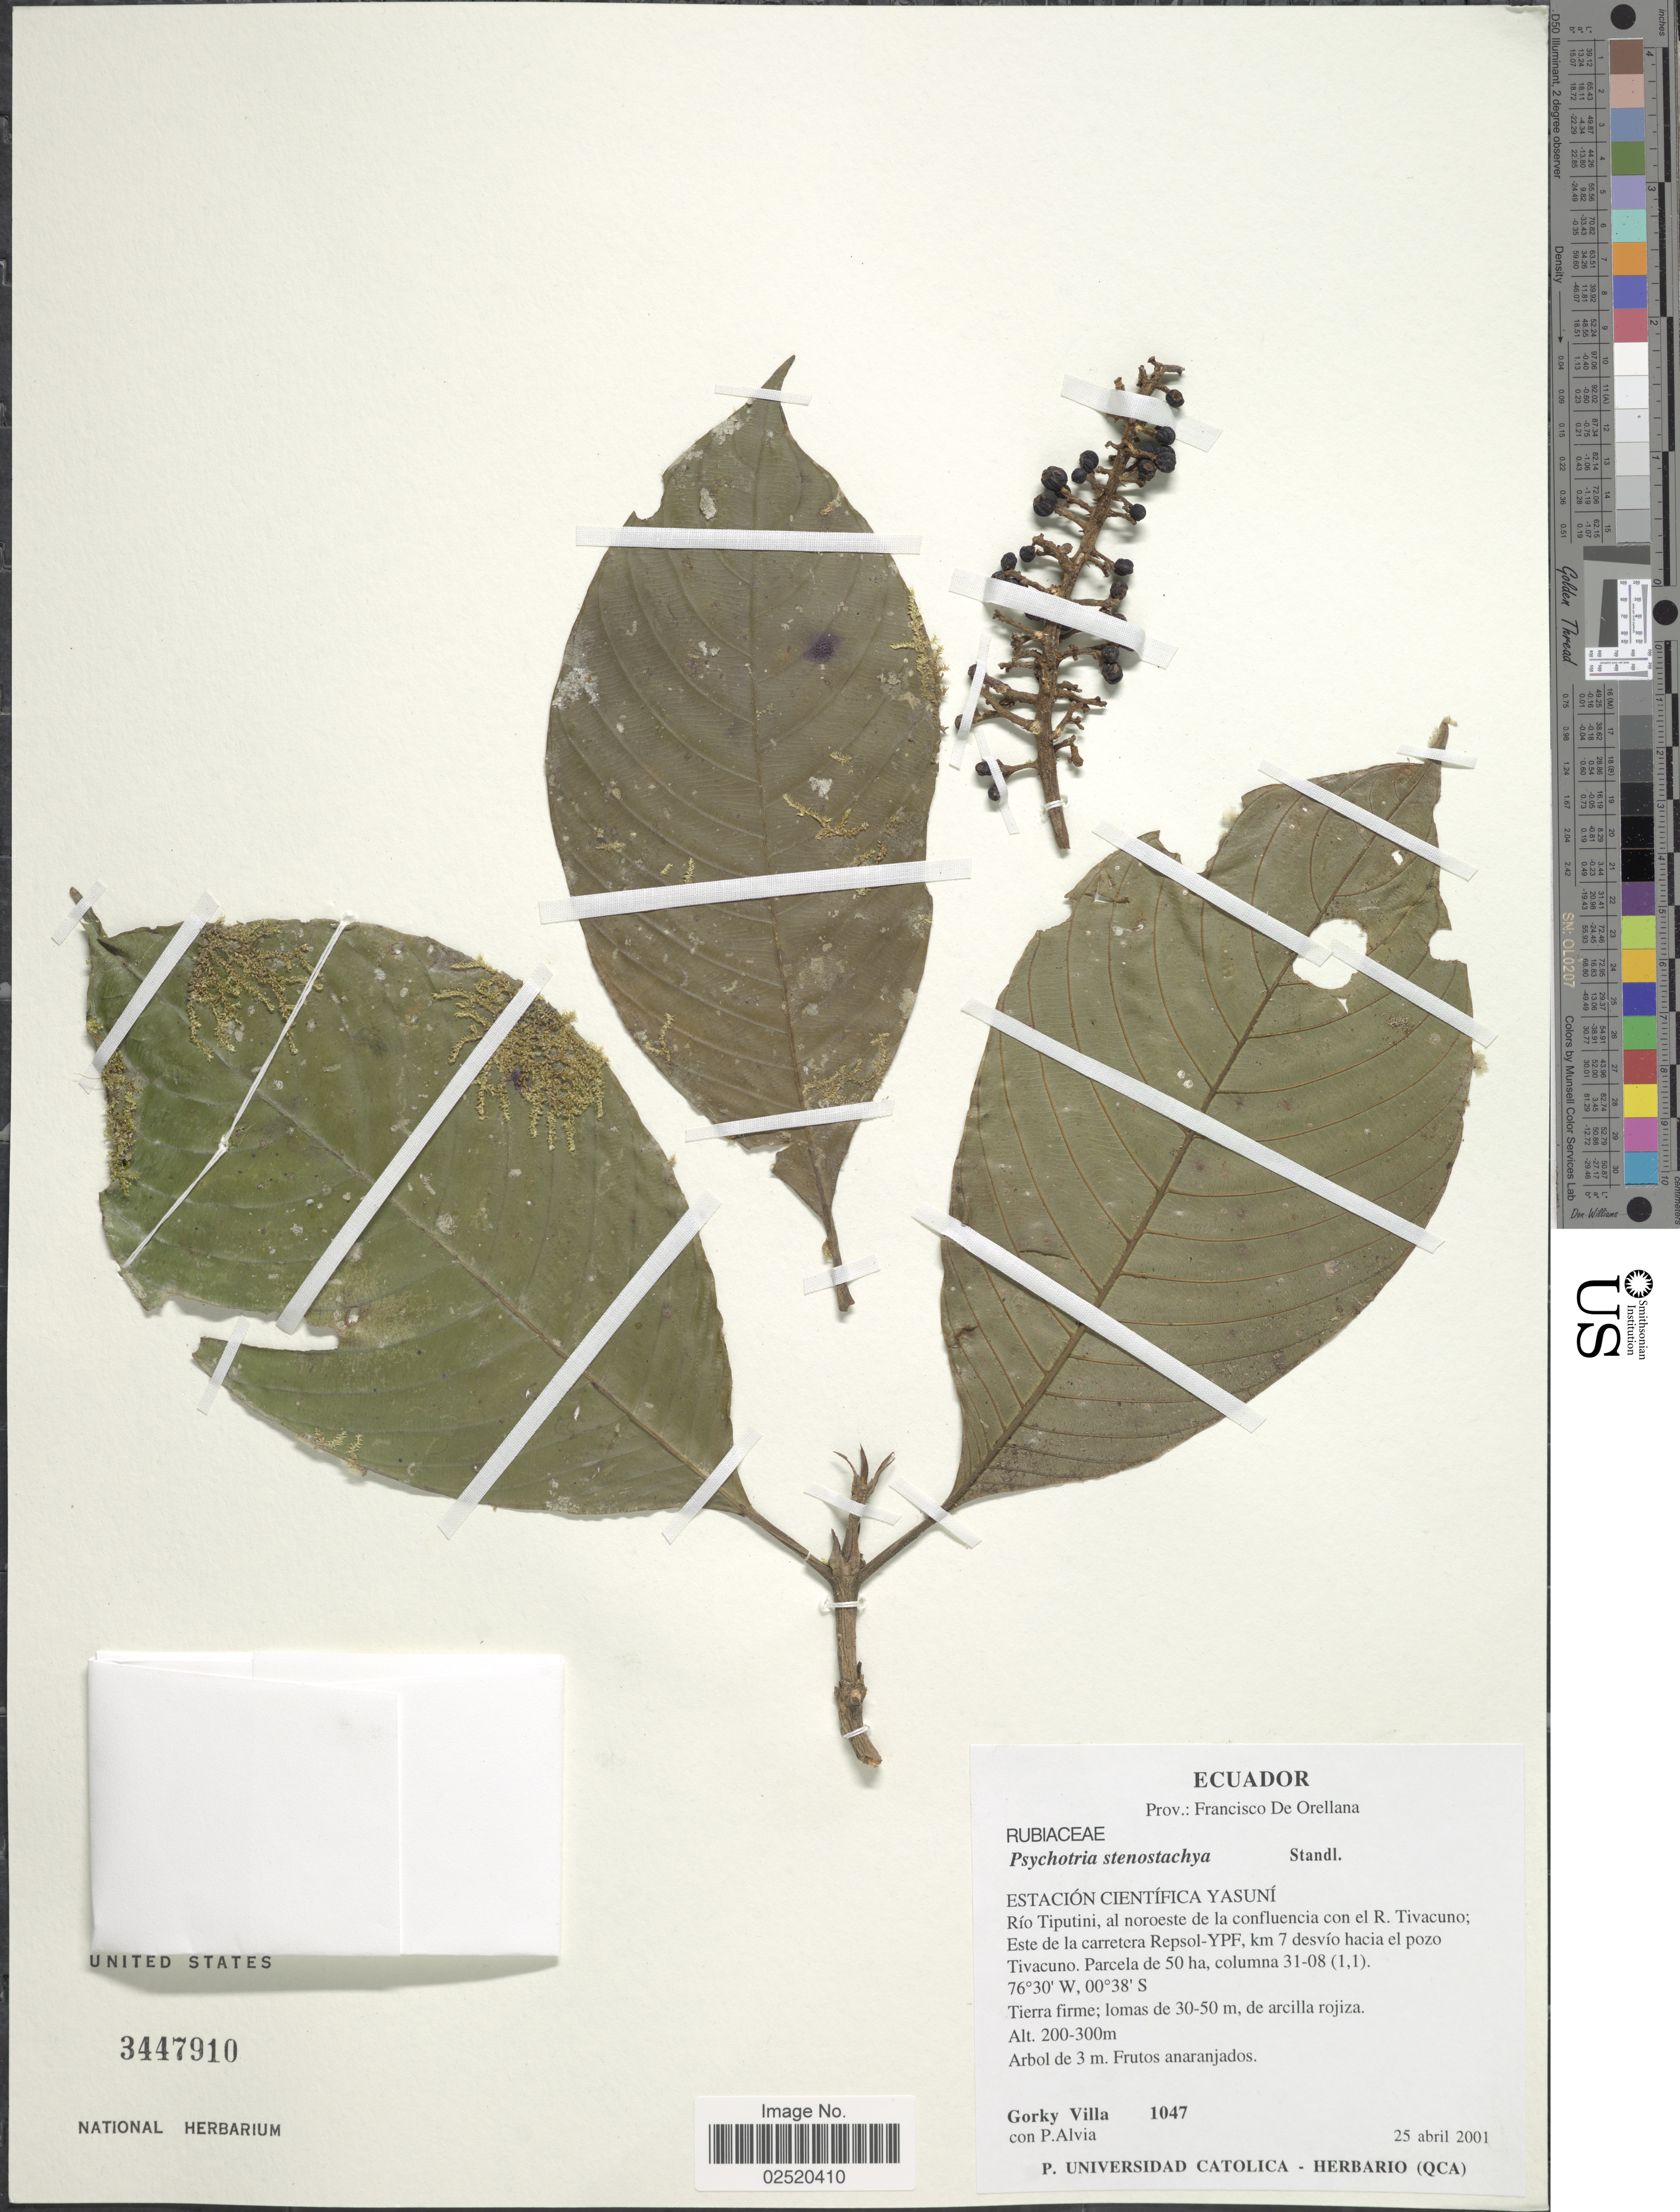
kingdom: Plantae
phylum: Tracheophyta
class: Magnoliopsida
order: Gentianales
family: Rubiaceae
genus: Psychotria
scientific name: Psychotria stenostachya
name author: Standl.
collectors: G. Villa & P. Alvia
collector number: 1047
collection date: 2001-04-25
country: Ecuador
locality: Prov.: Francisco de Orellana. Estación Científica Yasuní. Río Tiputini, al noroeste de la confluencia con el R. Tivacuno; Este de la carretera Repsol-YPF, km 7 desvío hacia el pozo Tivacuno. Parcela de 50 ha, columna 31-08 (1,1)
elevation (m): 200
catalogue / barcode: US 3447910